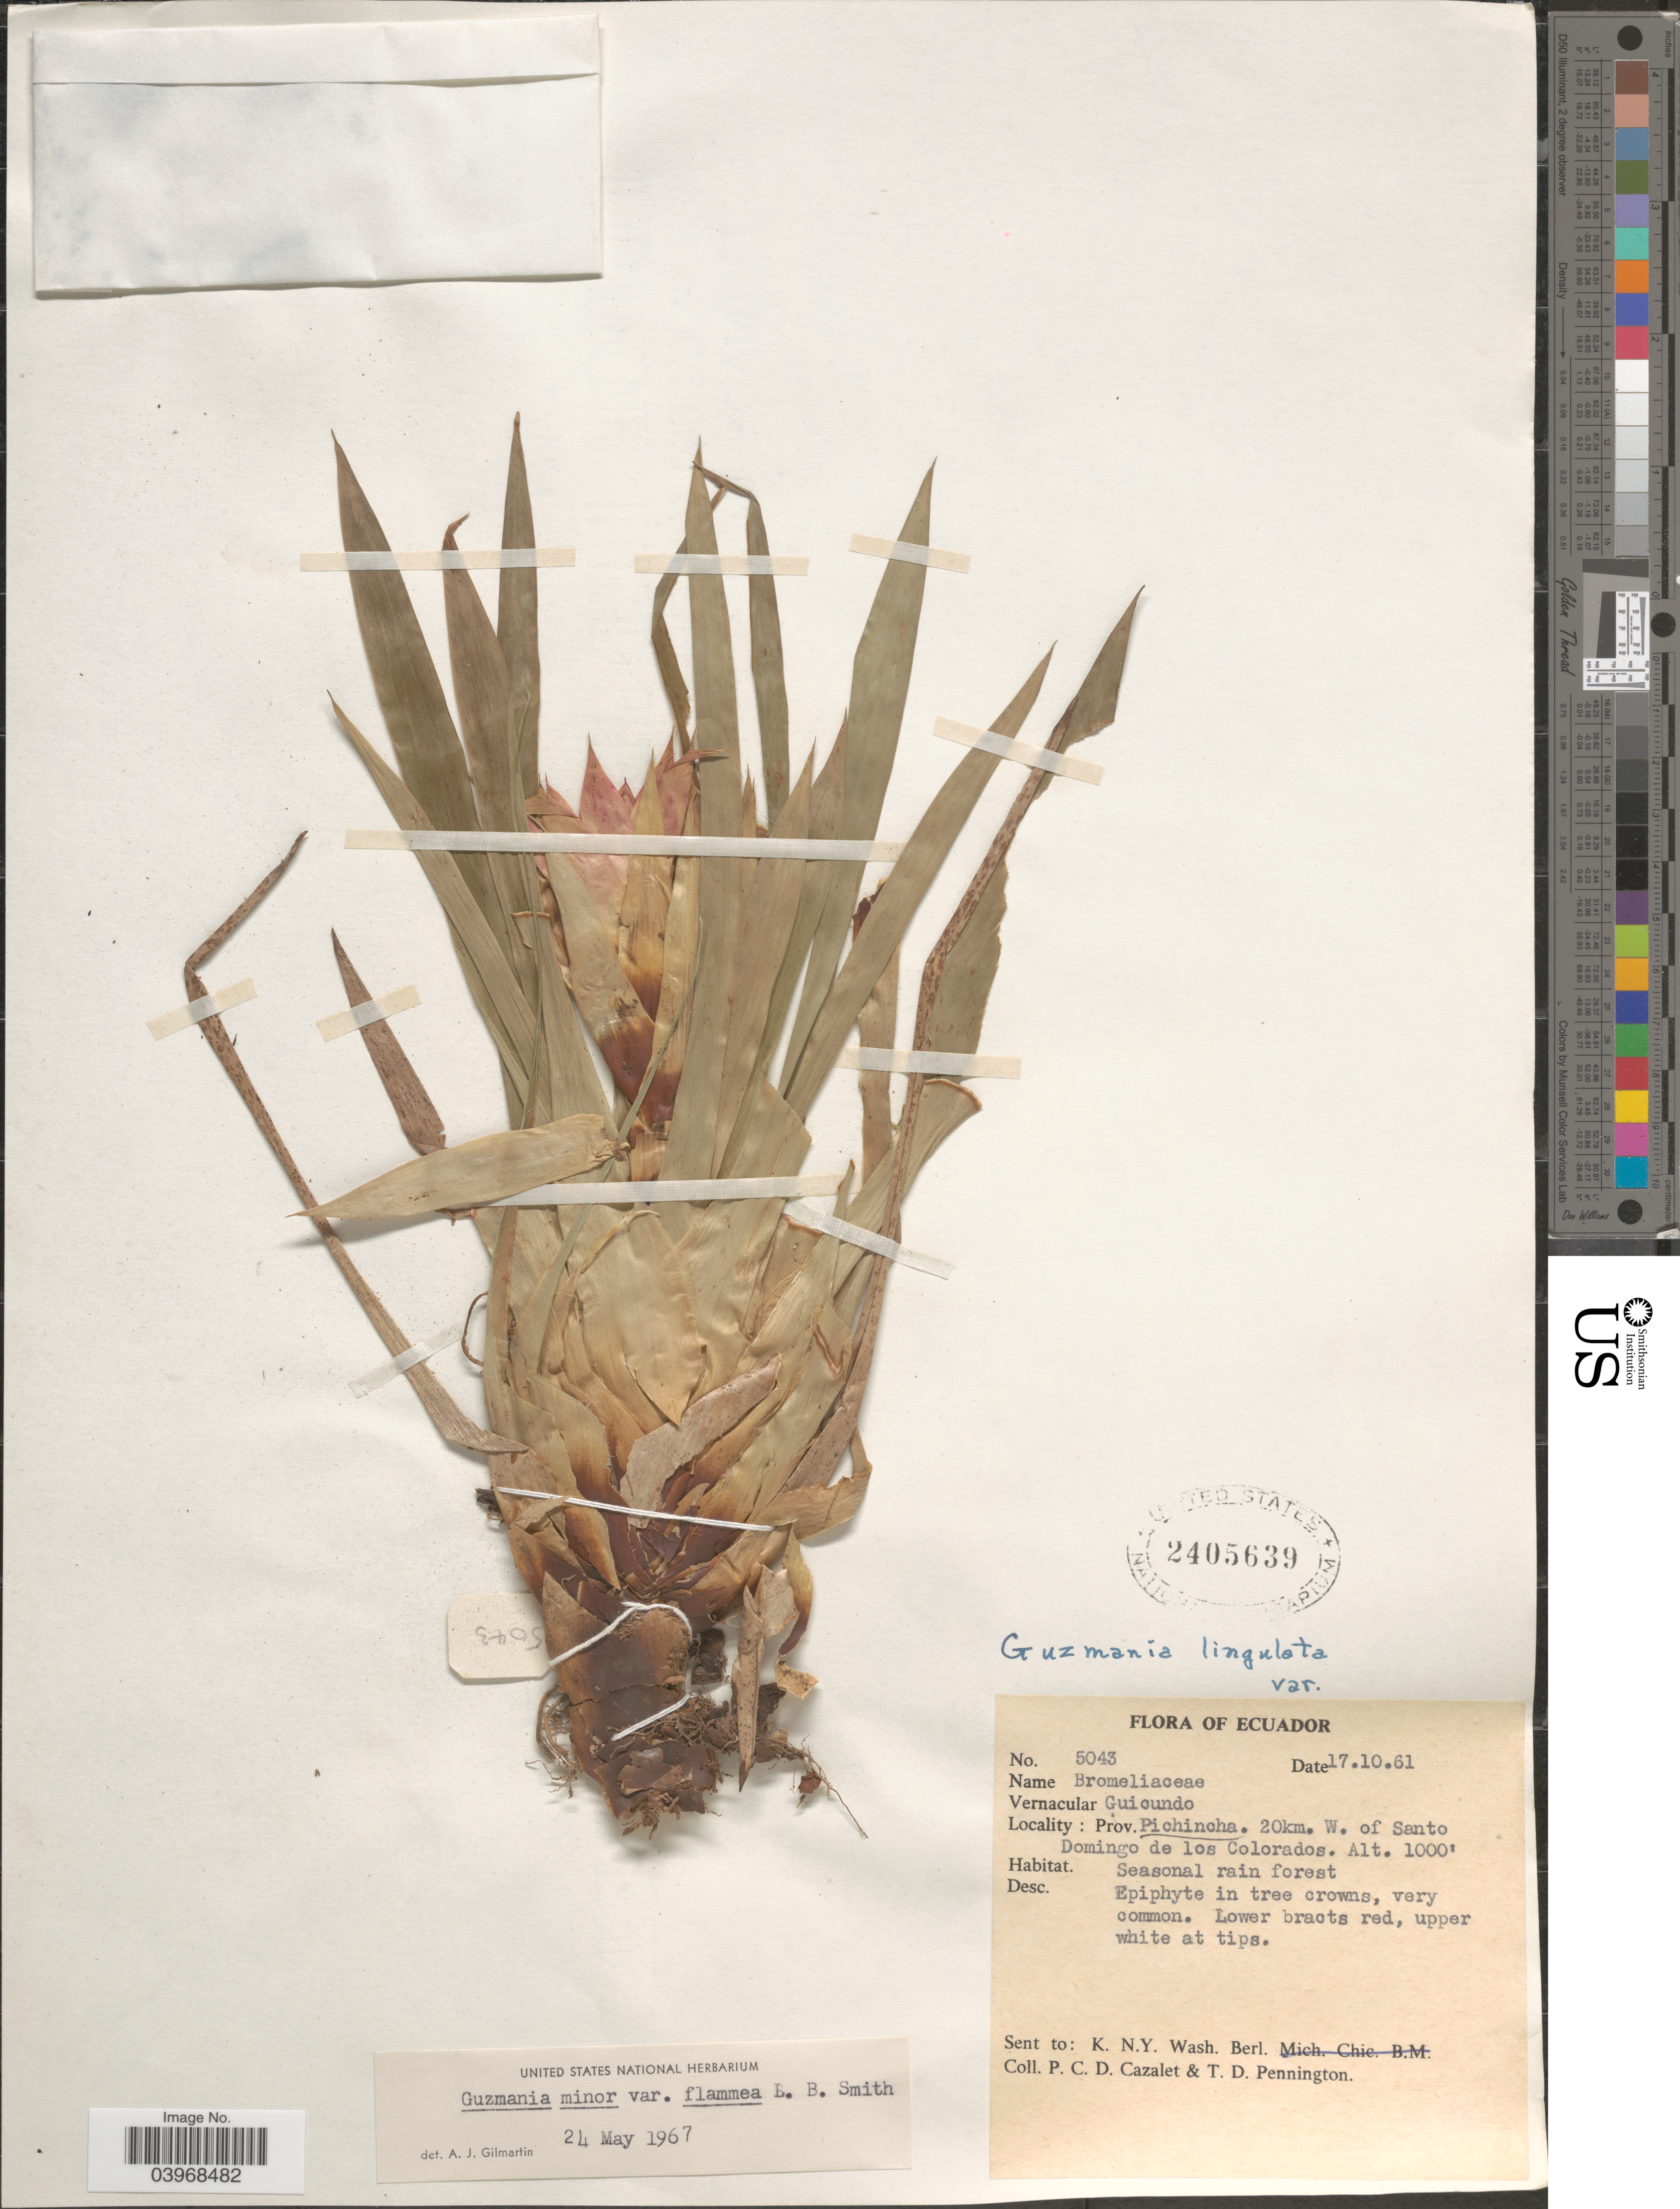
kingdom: Plantae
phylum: Tracheophyta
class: Liliopsida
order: Poales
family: Bromeliaceae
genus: Guzmania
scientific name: Guzmania lingulata var. flammea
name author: (L.B. Sm.) L.B. Sm.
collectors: P. C. D. Cazalet & T. D. Pennington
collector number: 5043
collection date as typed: Transcribed d/m/y: 17/10/61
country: Ecuador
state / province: Pichincha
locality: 20km. W. of Santo Domingo de los Colorados.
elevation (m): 305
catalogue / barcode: US 2405639